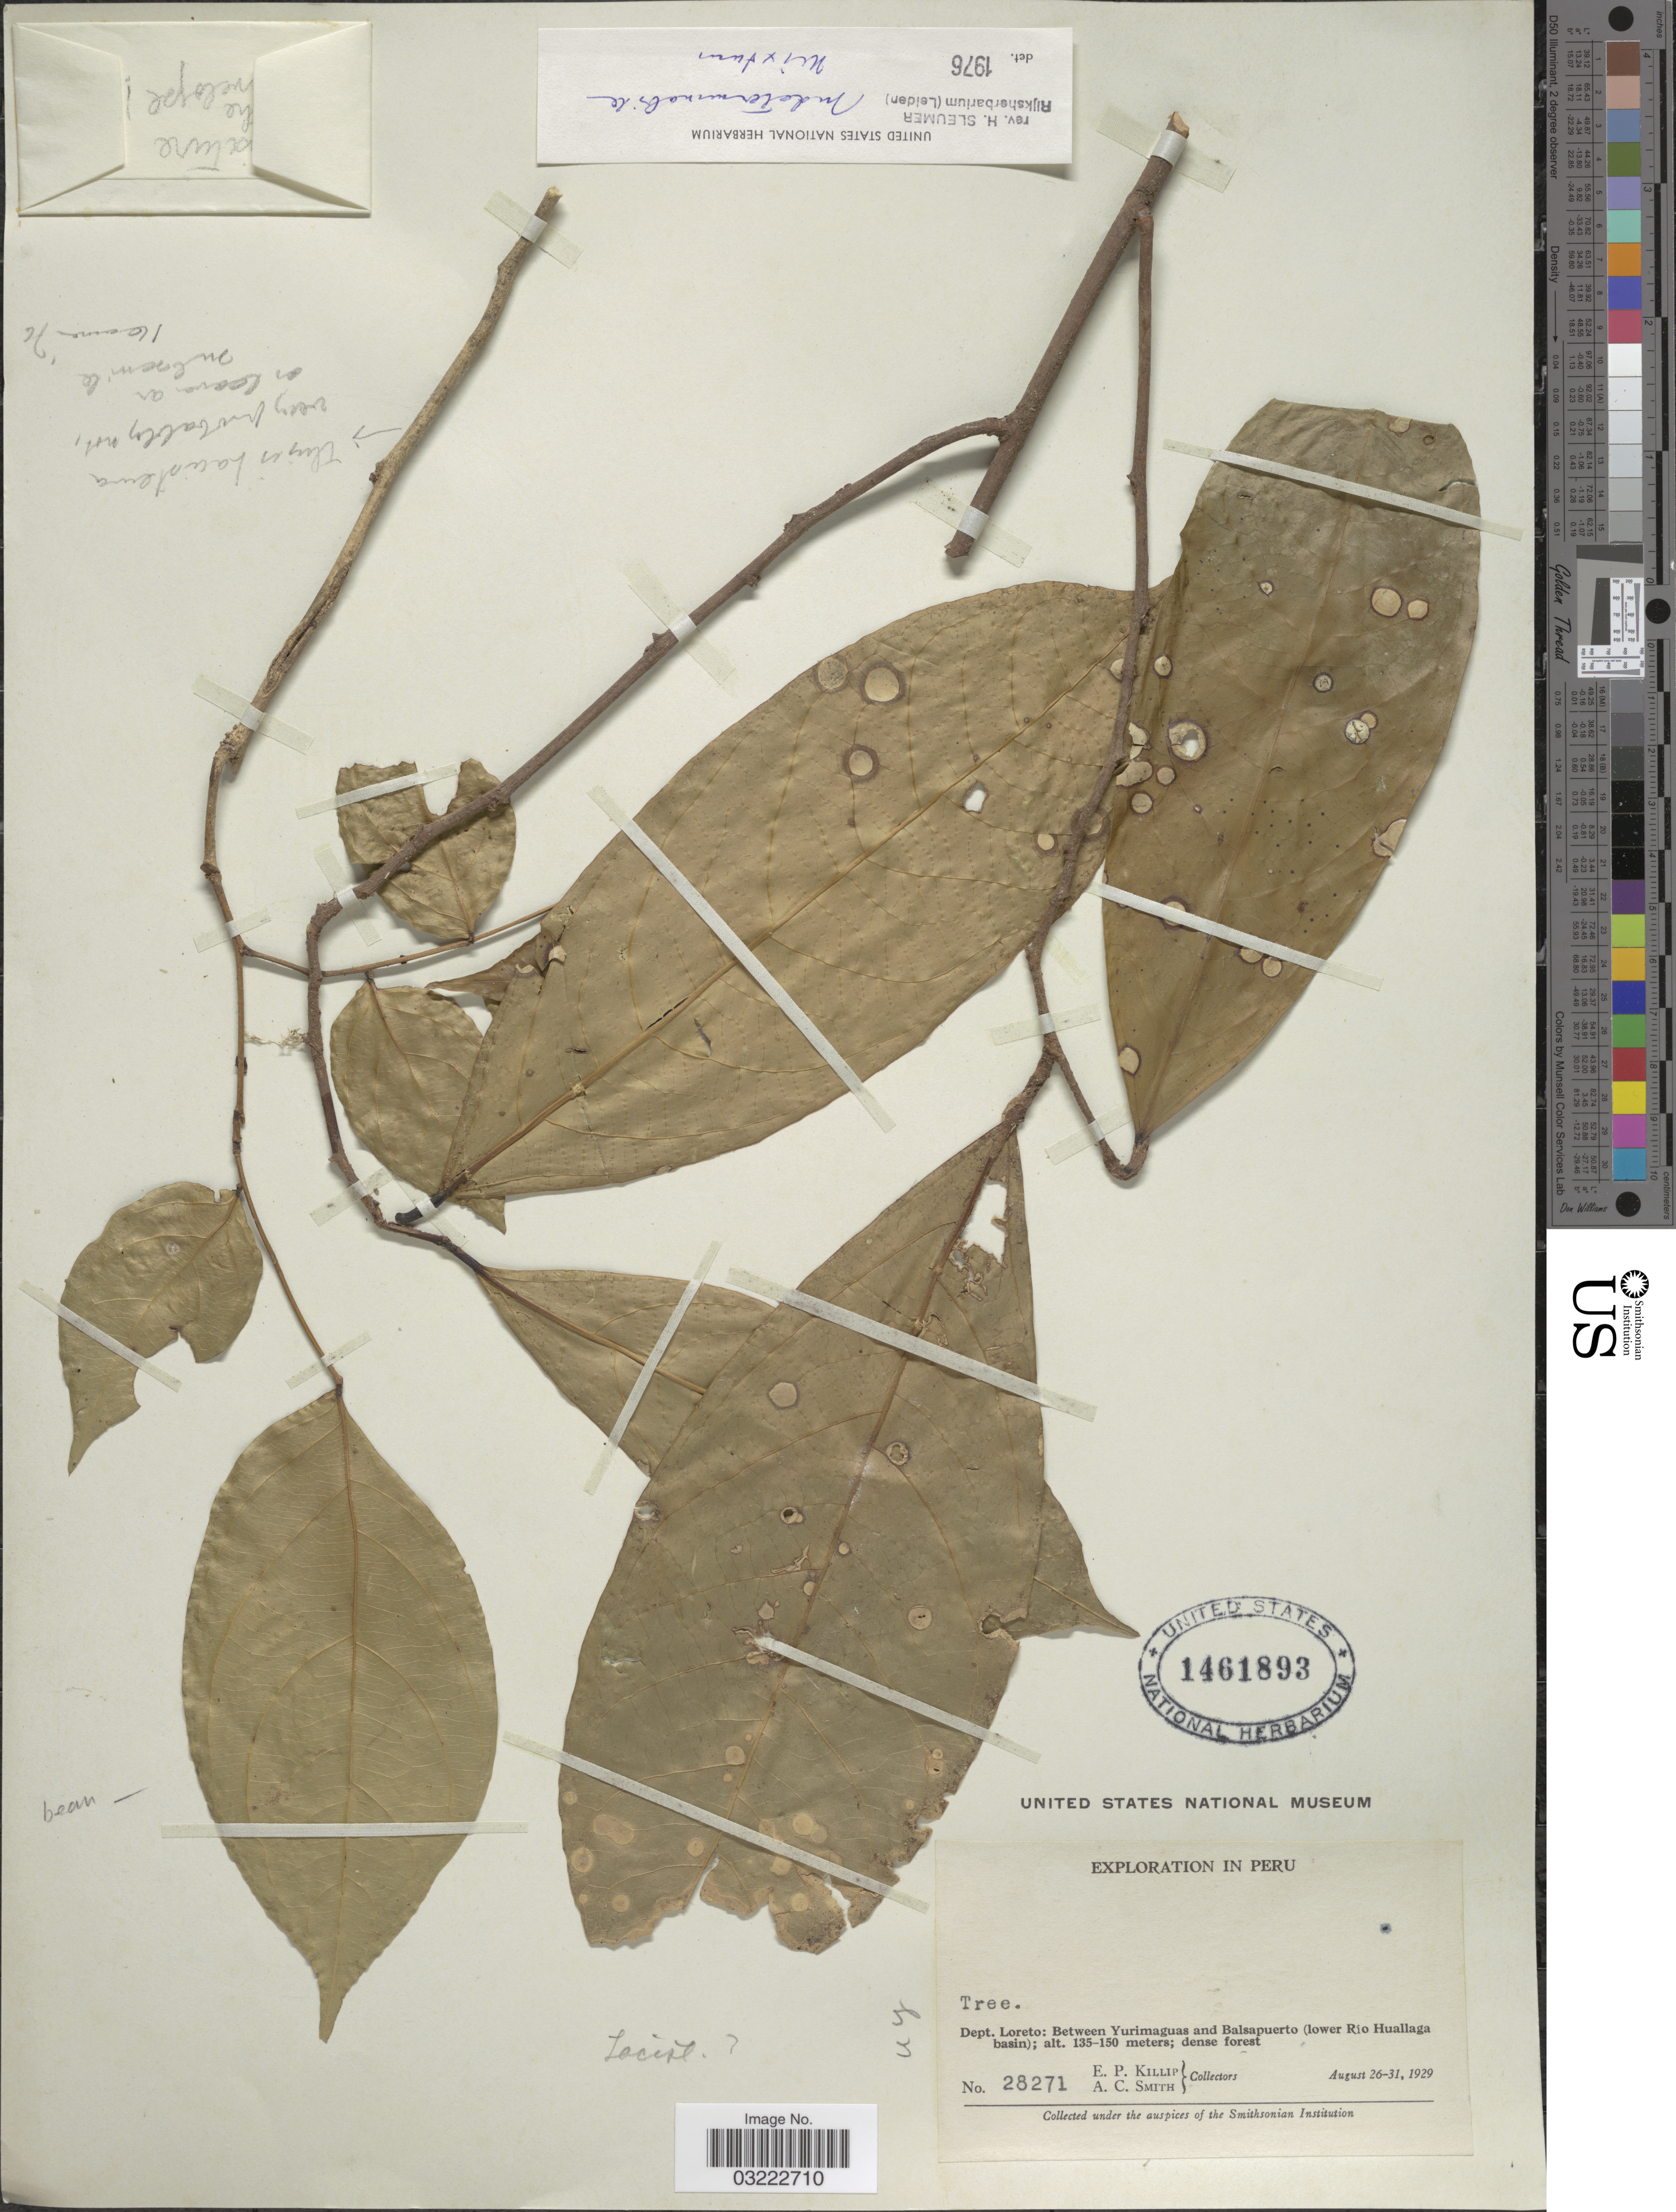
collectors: E. P. Killip & A. C. Smith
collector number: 28271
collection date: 1929-08-26/1929-08-31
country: Peru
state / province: Loreto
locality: Dept. Loreto: Between Yurimaguas and Balsapuerto (lower Rio Huallaga basin).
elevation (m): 135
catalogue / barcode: US 1461893